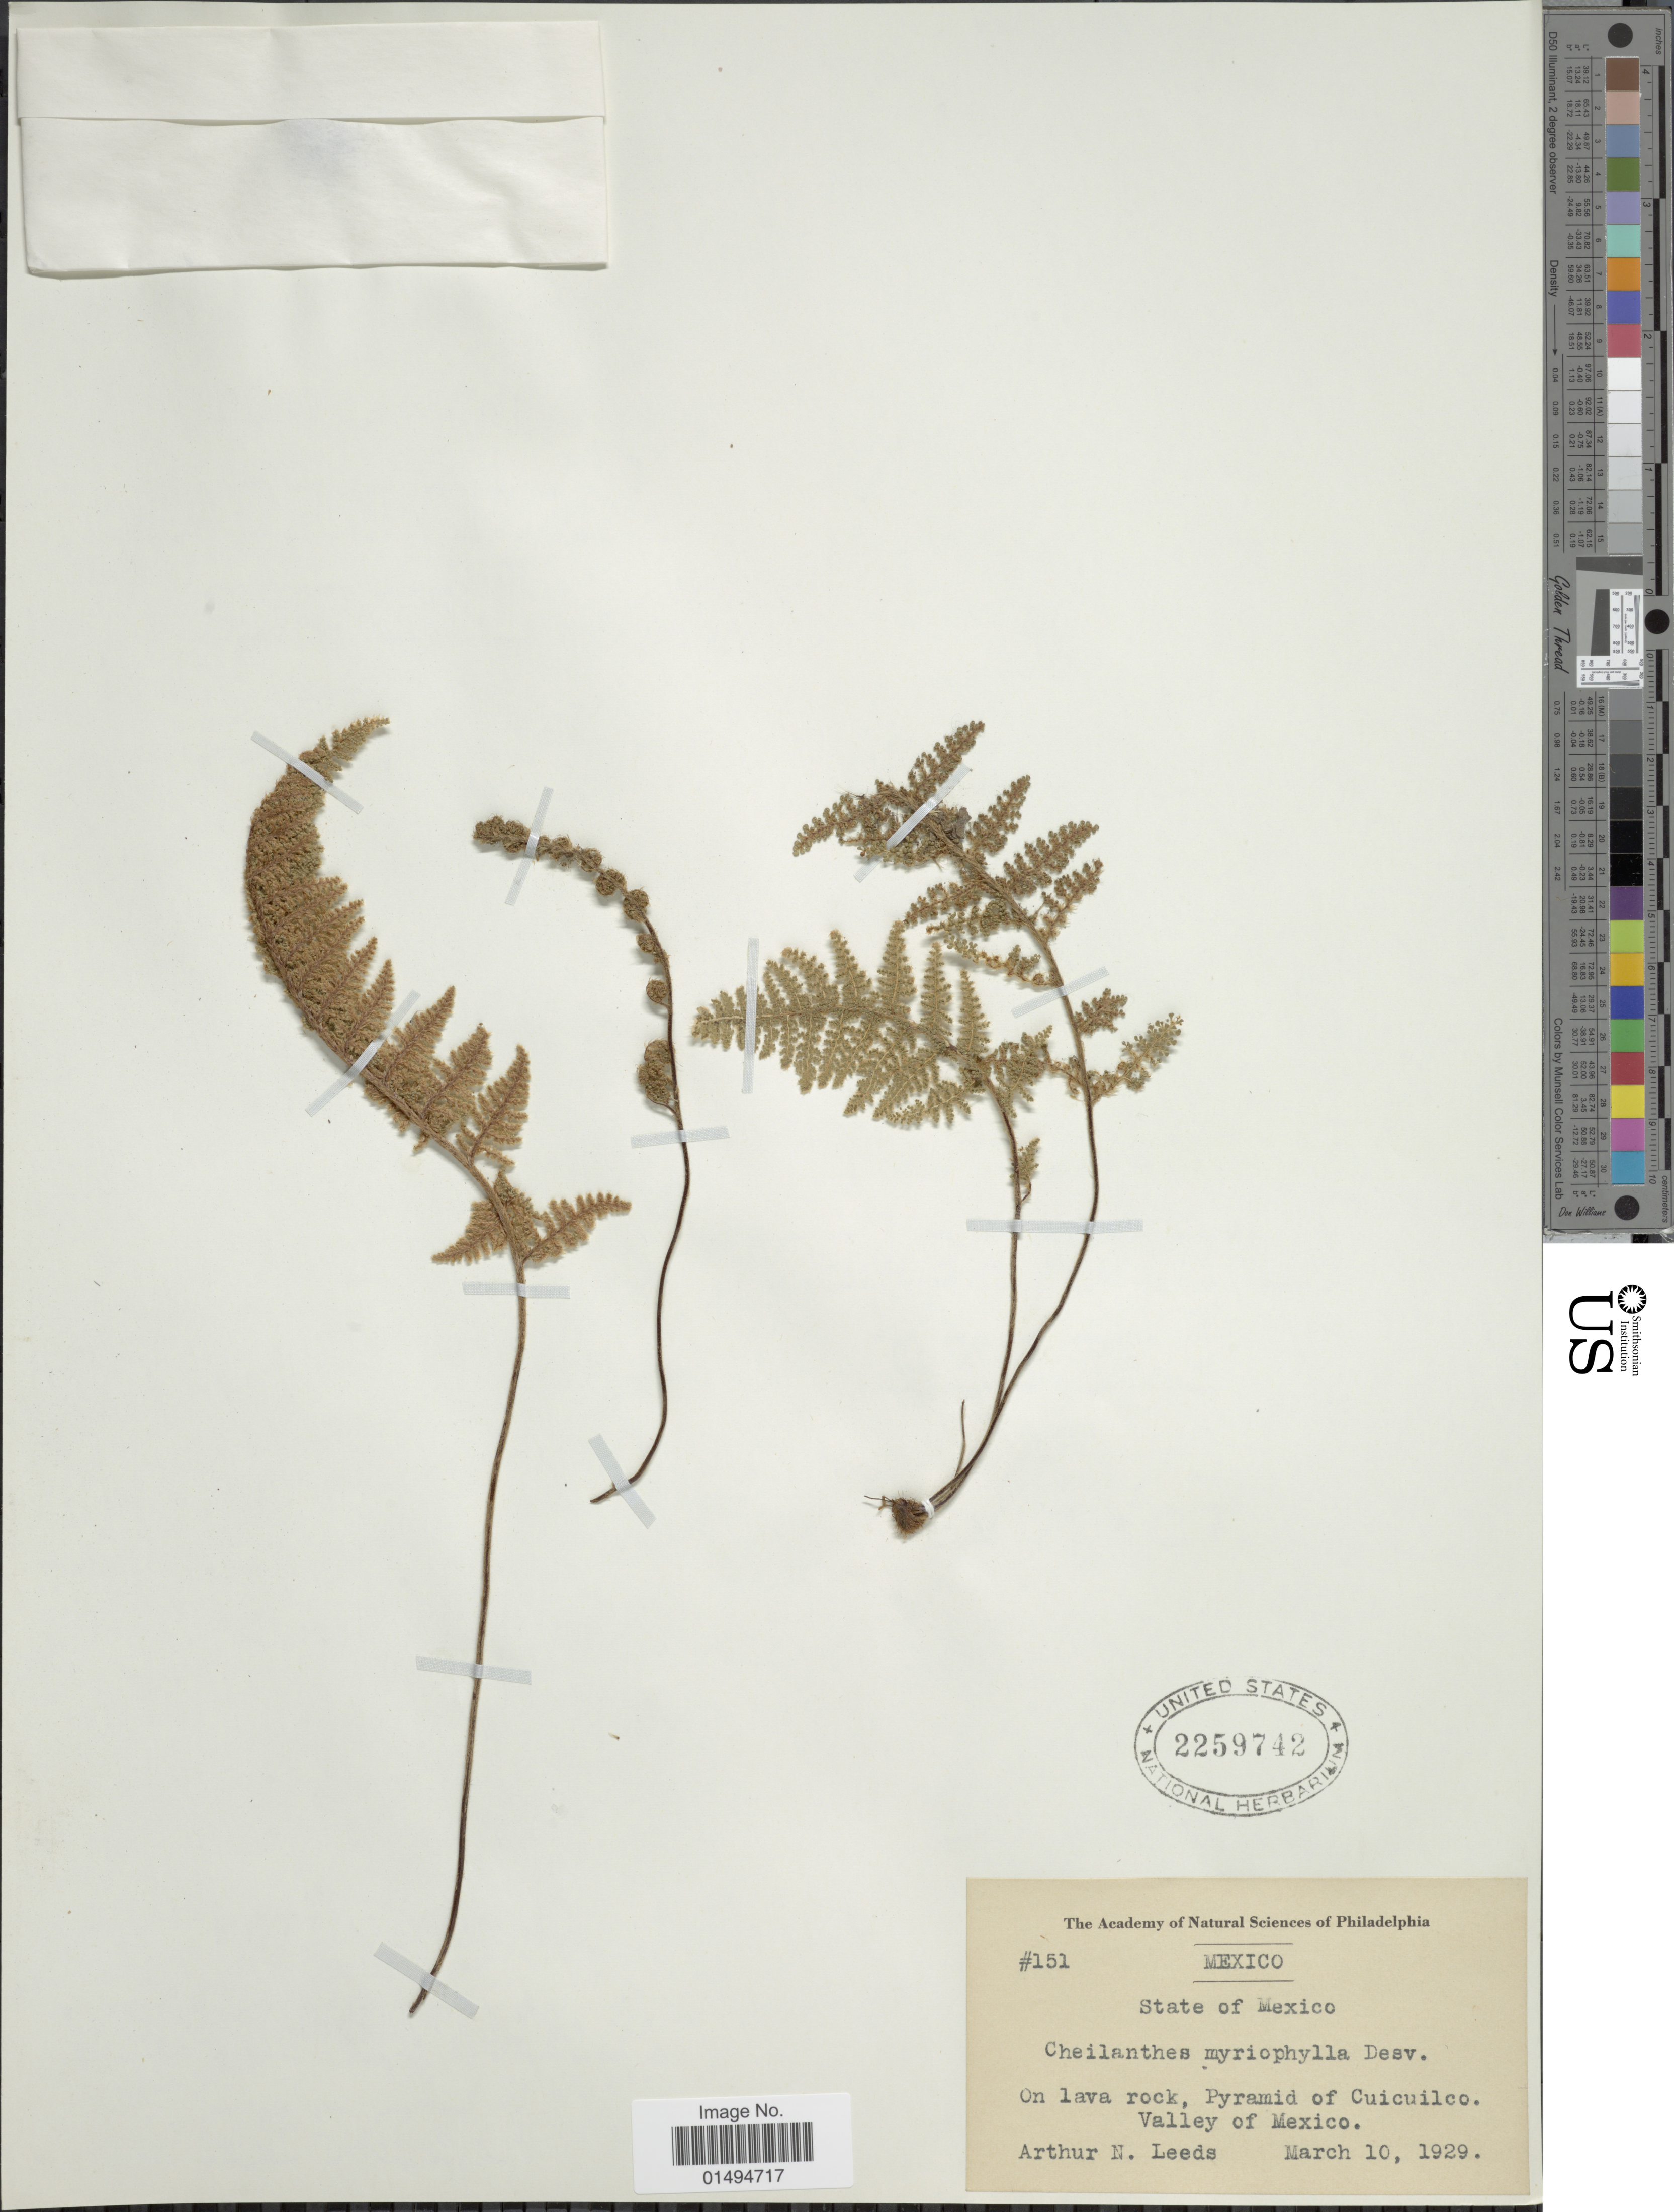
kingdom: Plantae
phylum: Tracheophyta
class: Polypodiopsida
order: Polypodiales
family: Pteridaceae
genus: Myriopteris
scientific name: Myriopteris myriophylla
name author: (Desv.) J. Sm.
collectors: A. N. Leeds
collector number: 151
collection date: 1929-03-10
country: Mexico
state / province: México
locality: On lava rock, Pyramid of Cuicuilco, Valley of Mexico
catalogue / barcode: US 2259742